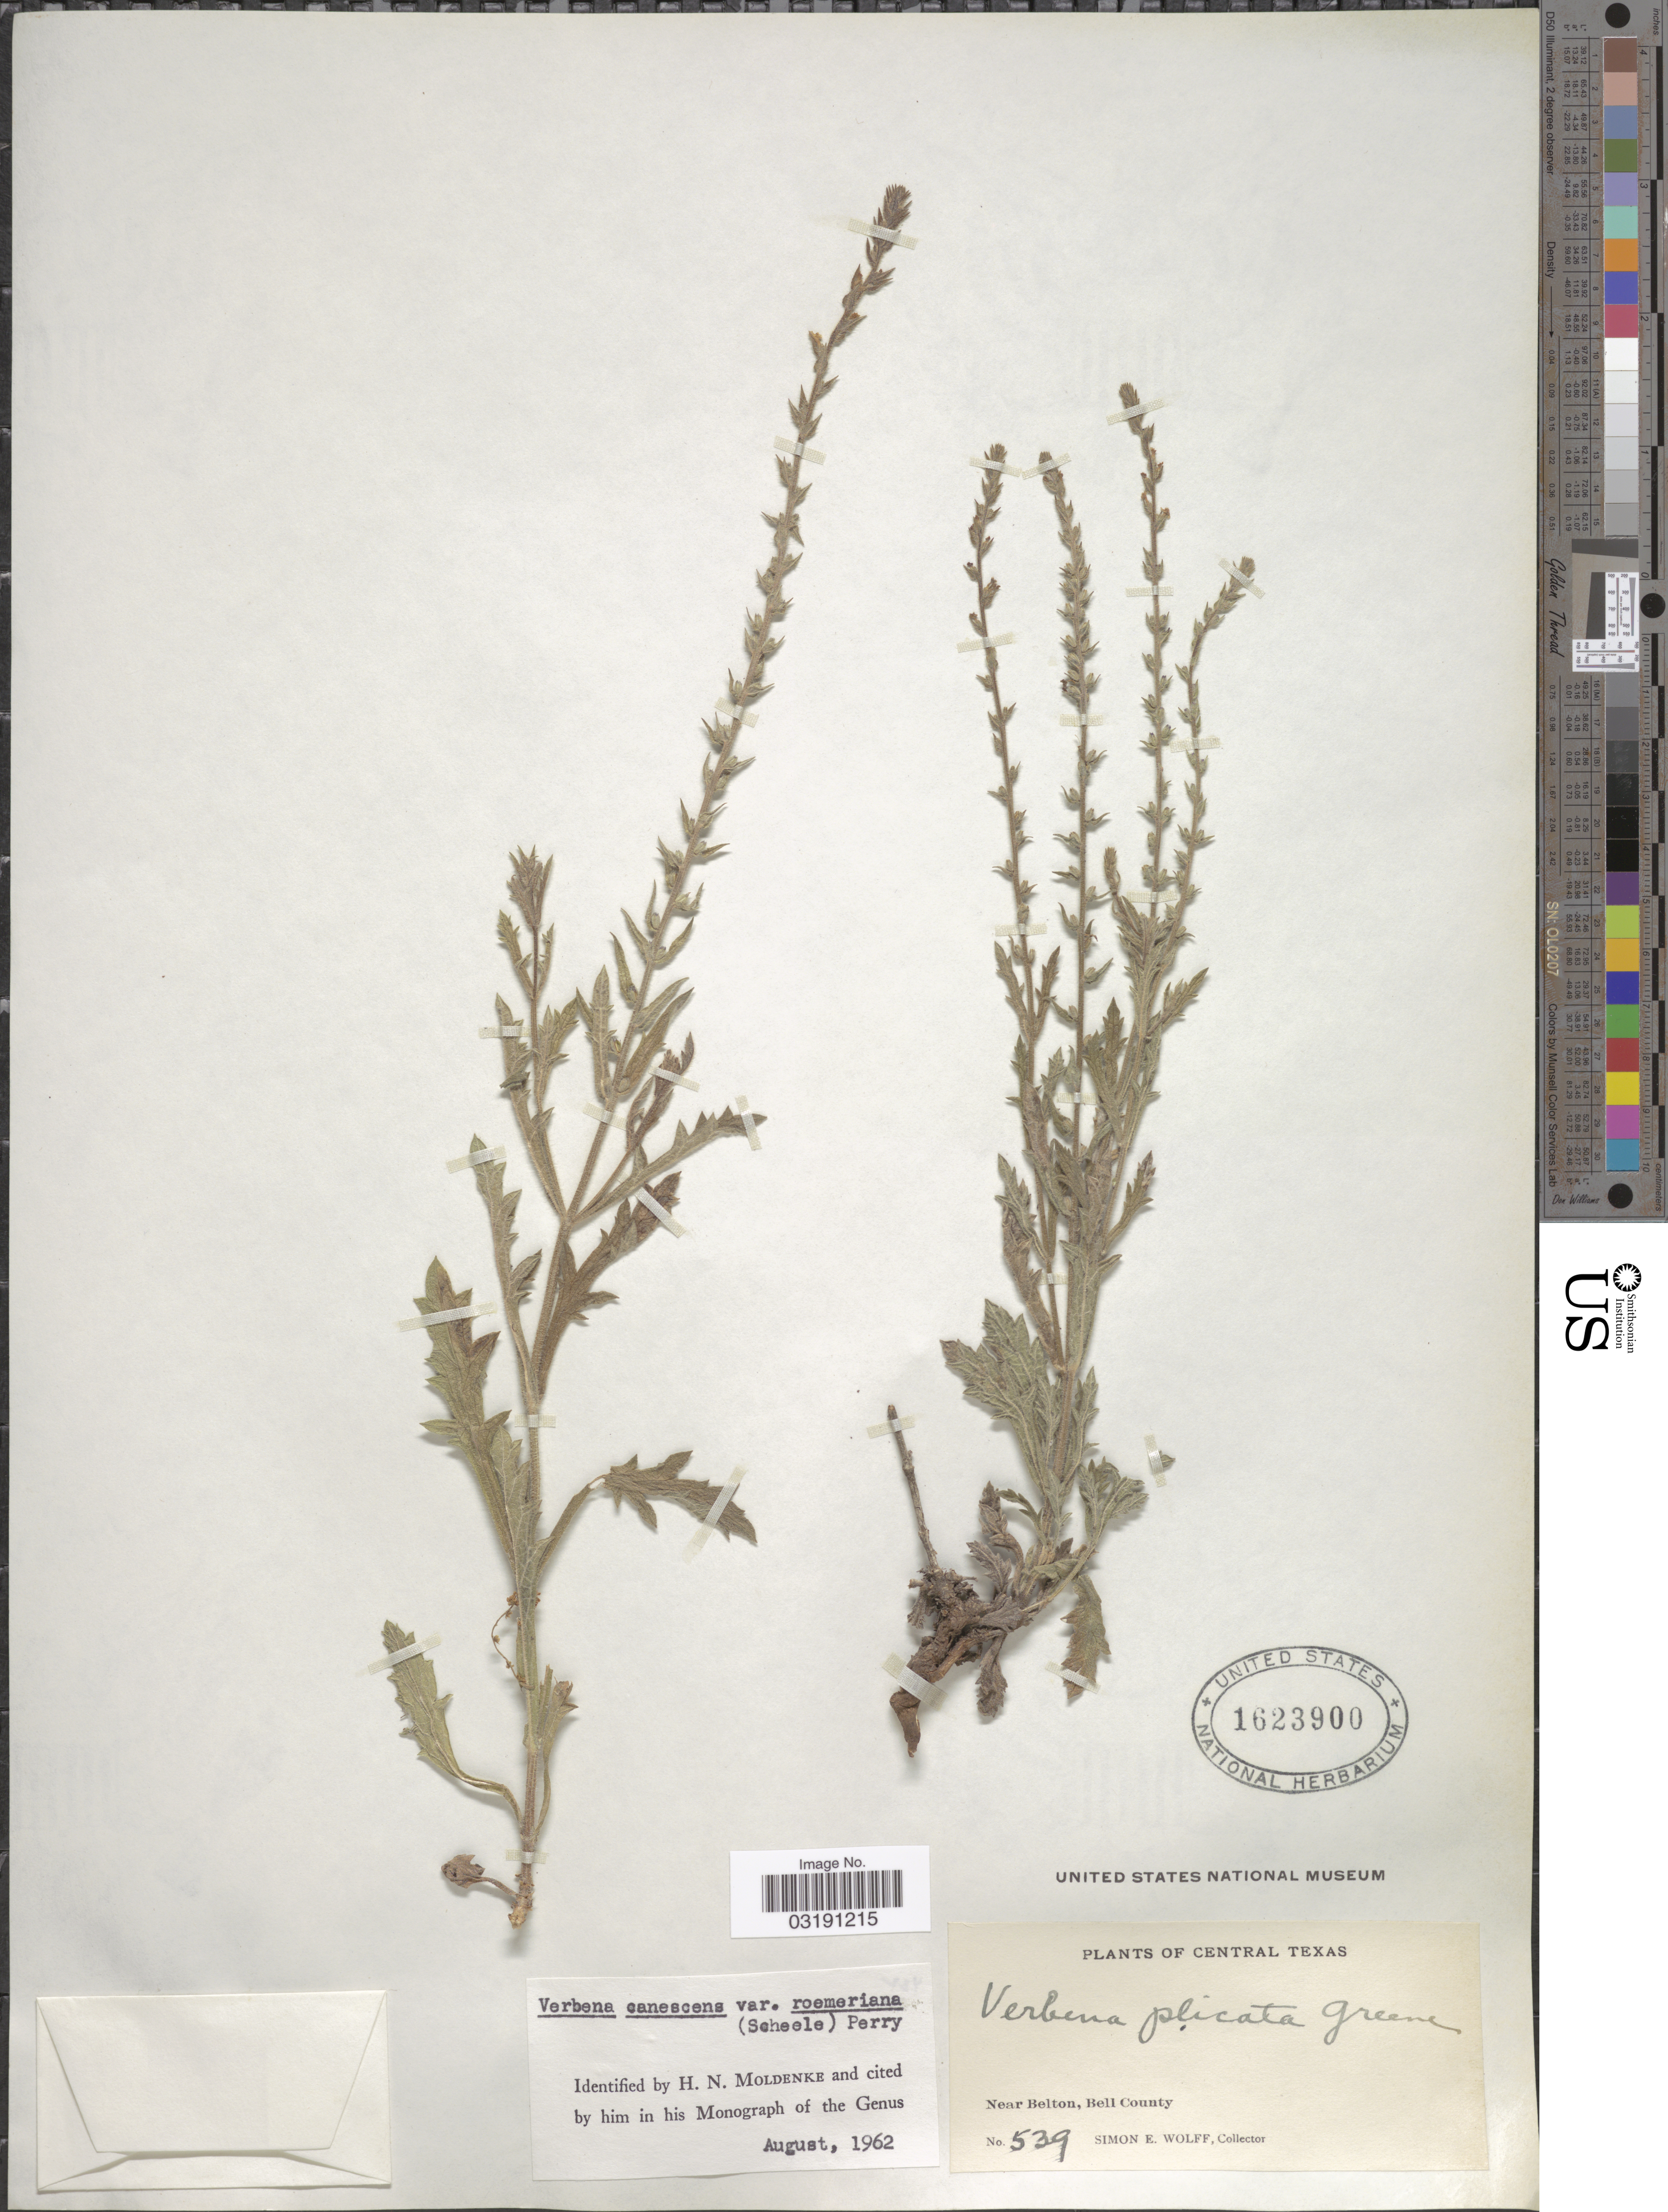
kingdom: Plantae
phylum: Tracheophyta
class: Magnoliopsida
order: Lamiales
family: Verbenaceae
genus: Verbena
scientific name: Verbena canescens var. roemeriana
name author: (Scheele) L.M. Perry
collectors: S. E. Wolff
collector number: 539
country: United States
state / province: Texas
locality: Central Texas. Near Belton, Bell County.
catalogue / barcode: US 1623900